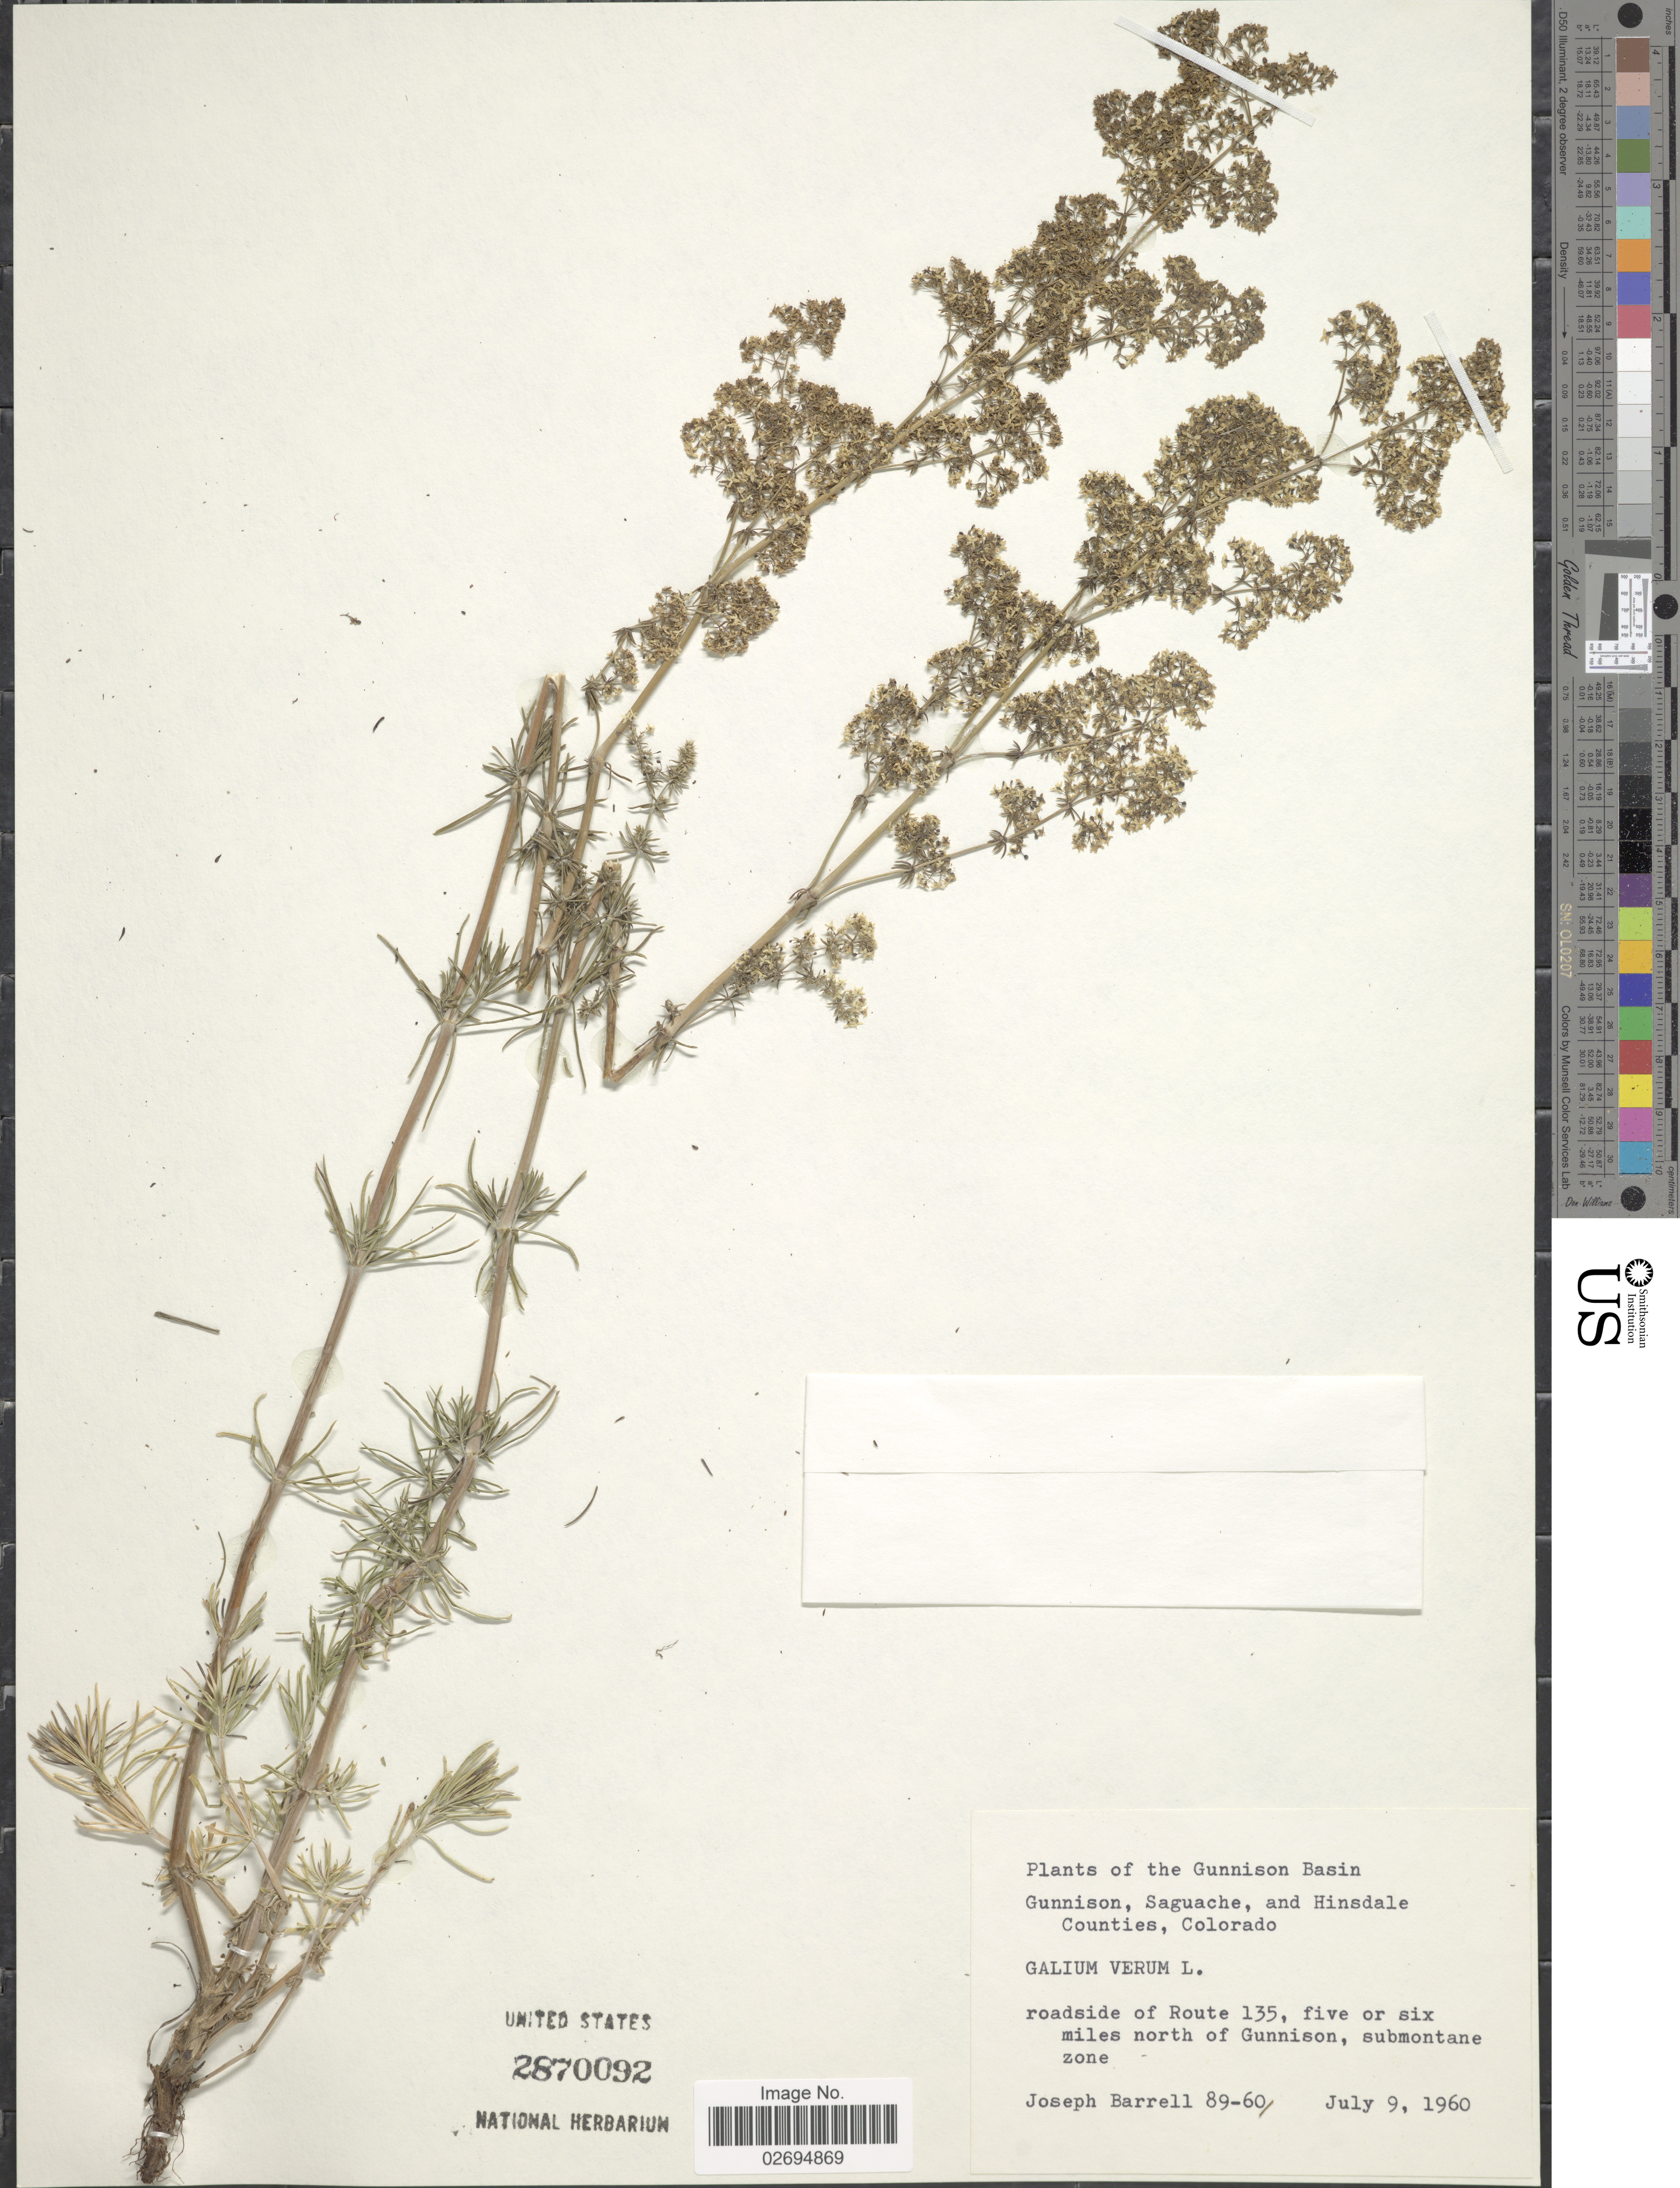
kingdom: Plantae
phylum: Tracheophyta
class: Magnoliopsida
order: Gentianales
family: Rubiaceae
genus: Galium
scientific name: Galium verum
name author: L.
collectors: J. Barrell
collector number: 89-60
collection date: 1960-07-09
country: United States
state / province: Colorado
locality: The Gunnison Basin, Saguache, and Hinsdale Counties, roadside of Route 135, five or six miles north of Gunnison, submontane zone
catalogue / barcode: US 2870092